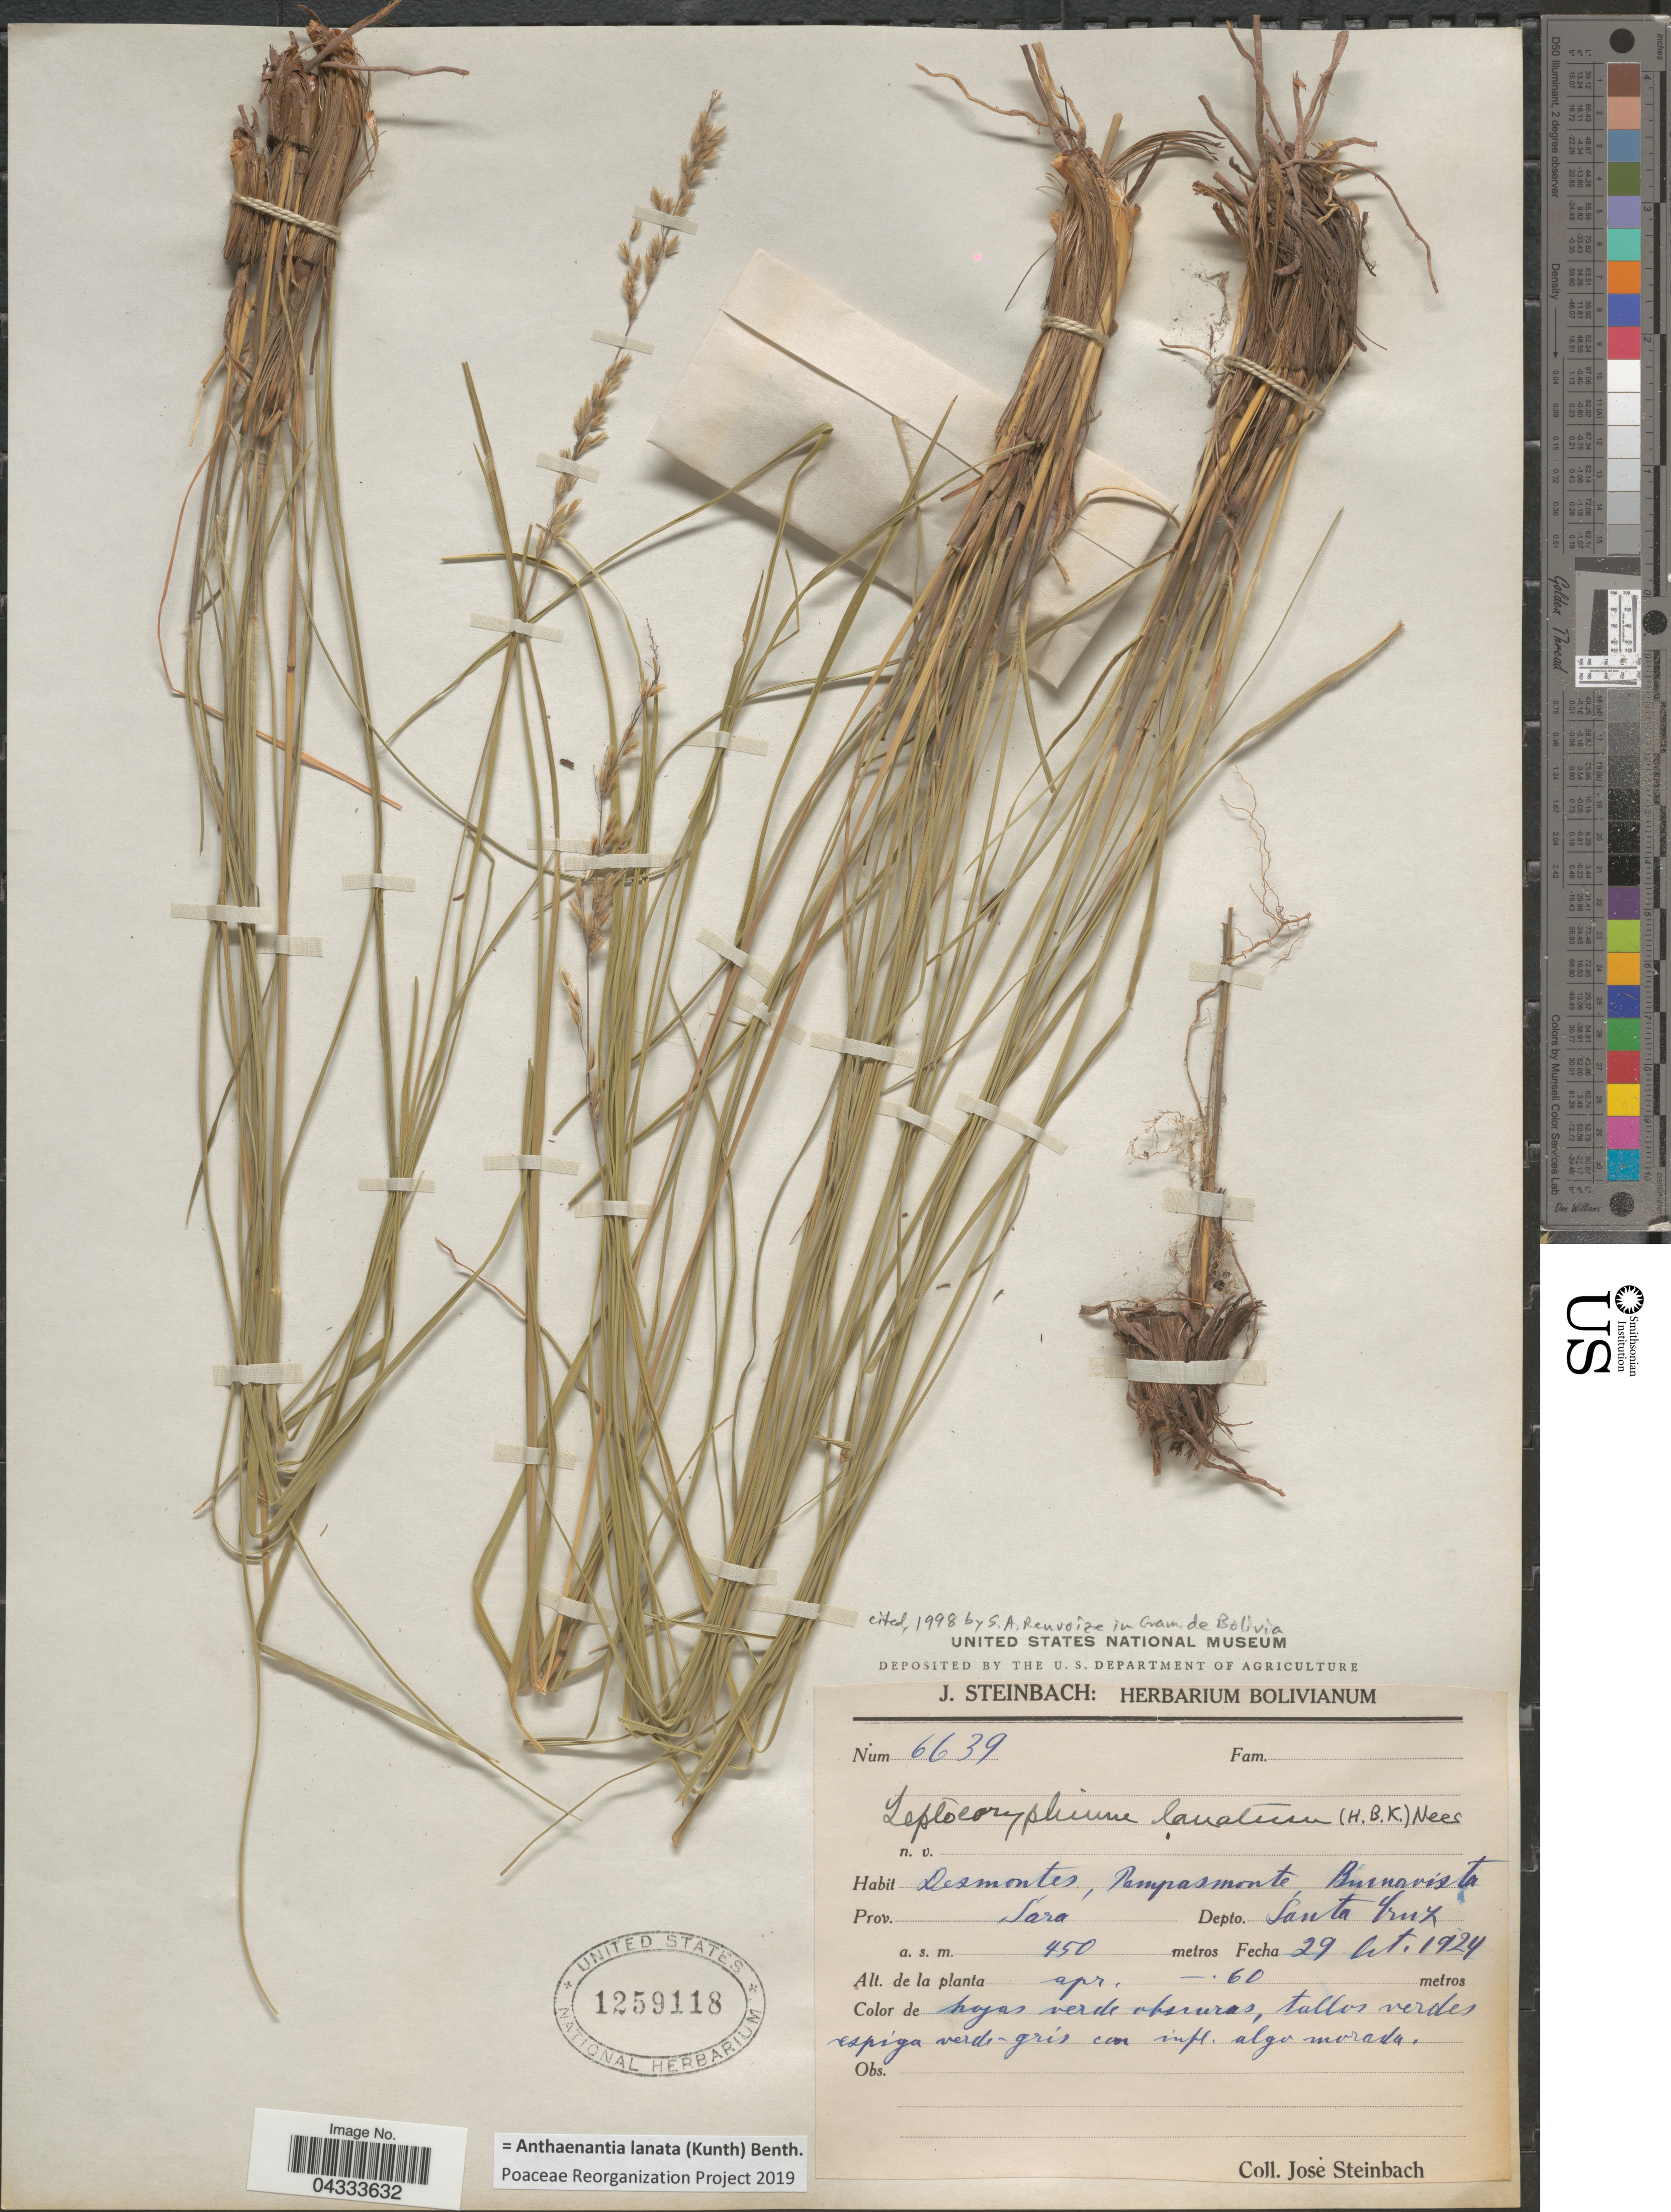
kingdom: Plantae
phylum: Tracheophyta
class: Liliopsida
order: Poales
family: Poaceae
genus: Anthaenantia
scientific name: Anthaenantia lanata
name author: (Kunth) Benth.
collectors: J. Steinbach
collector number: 6639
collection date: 1924-10-29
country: Bolivia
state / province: Santa Cruz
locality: Desmontes, Pampasmonte, Buenavista. Prov. Sara. Depto. Santa Cruz.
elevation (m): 450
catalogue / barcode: US 1259118